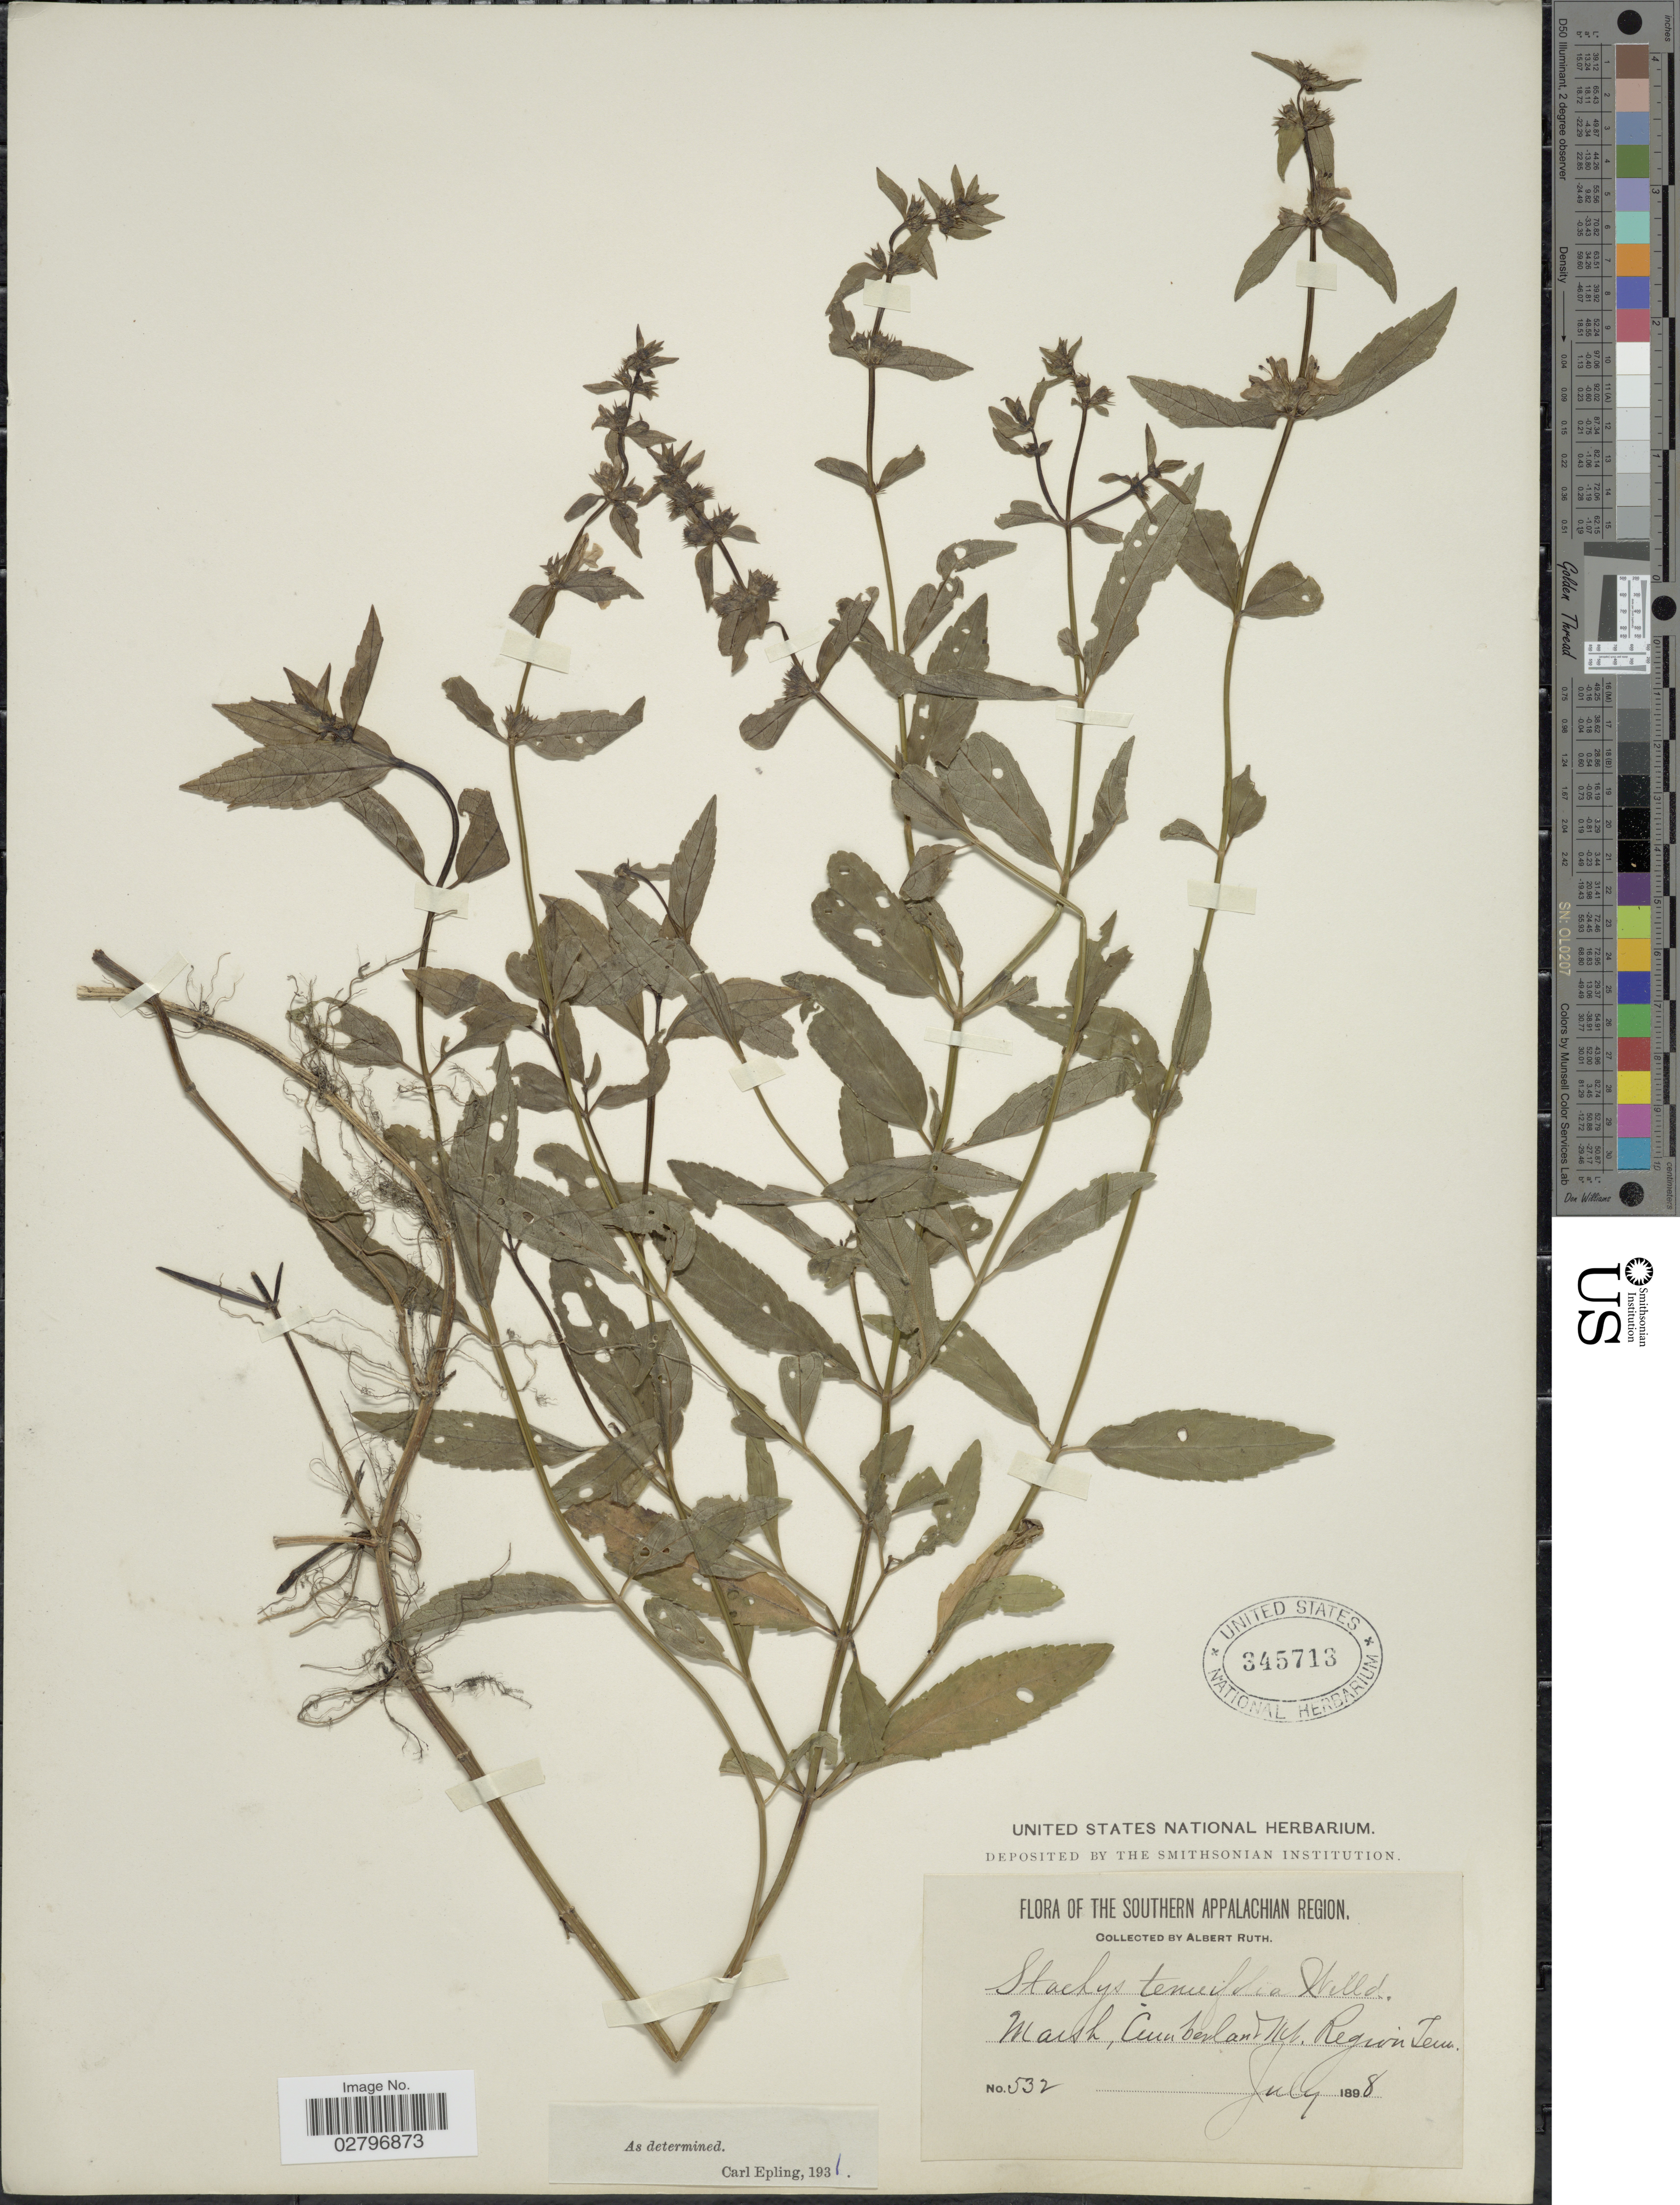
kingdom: Plantae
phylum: Tracheophyta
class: Magnoliopsida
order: Lamiales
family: Lamiaceae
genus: Stachys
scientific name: Stachys tenuifolia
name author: Willd.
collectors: A. Ruth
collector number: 532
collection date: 1898-07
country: United States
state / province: Tennessee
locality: The Southern Appalachian Region, Cumberland Mt. Region Tenn.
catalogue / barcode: US 345713